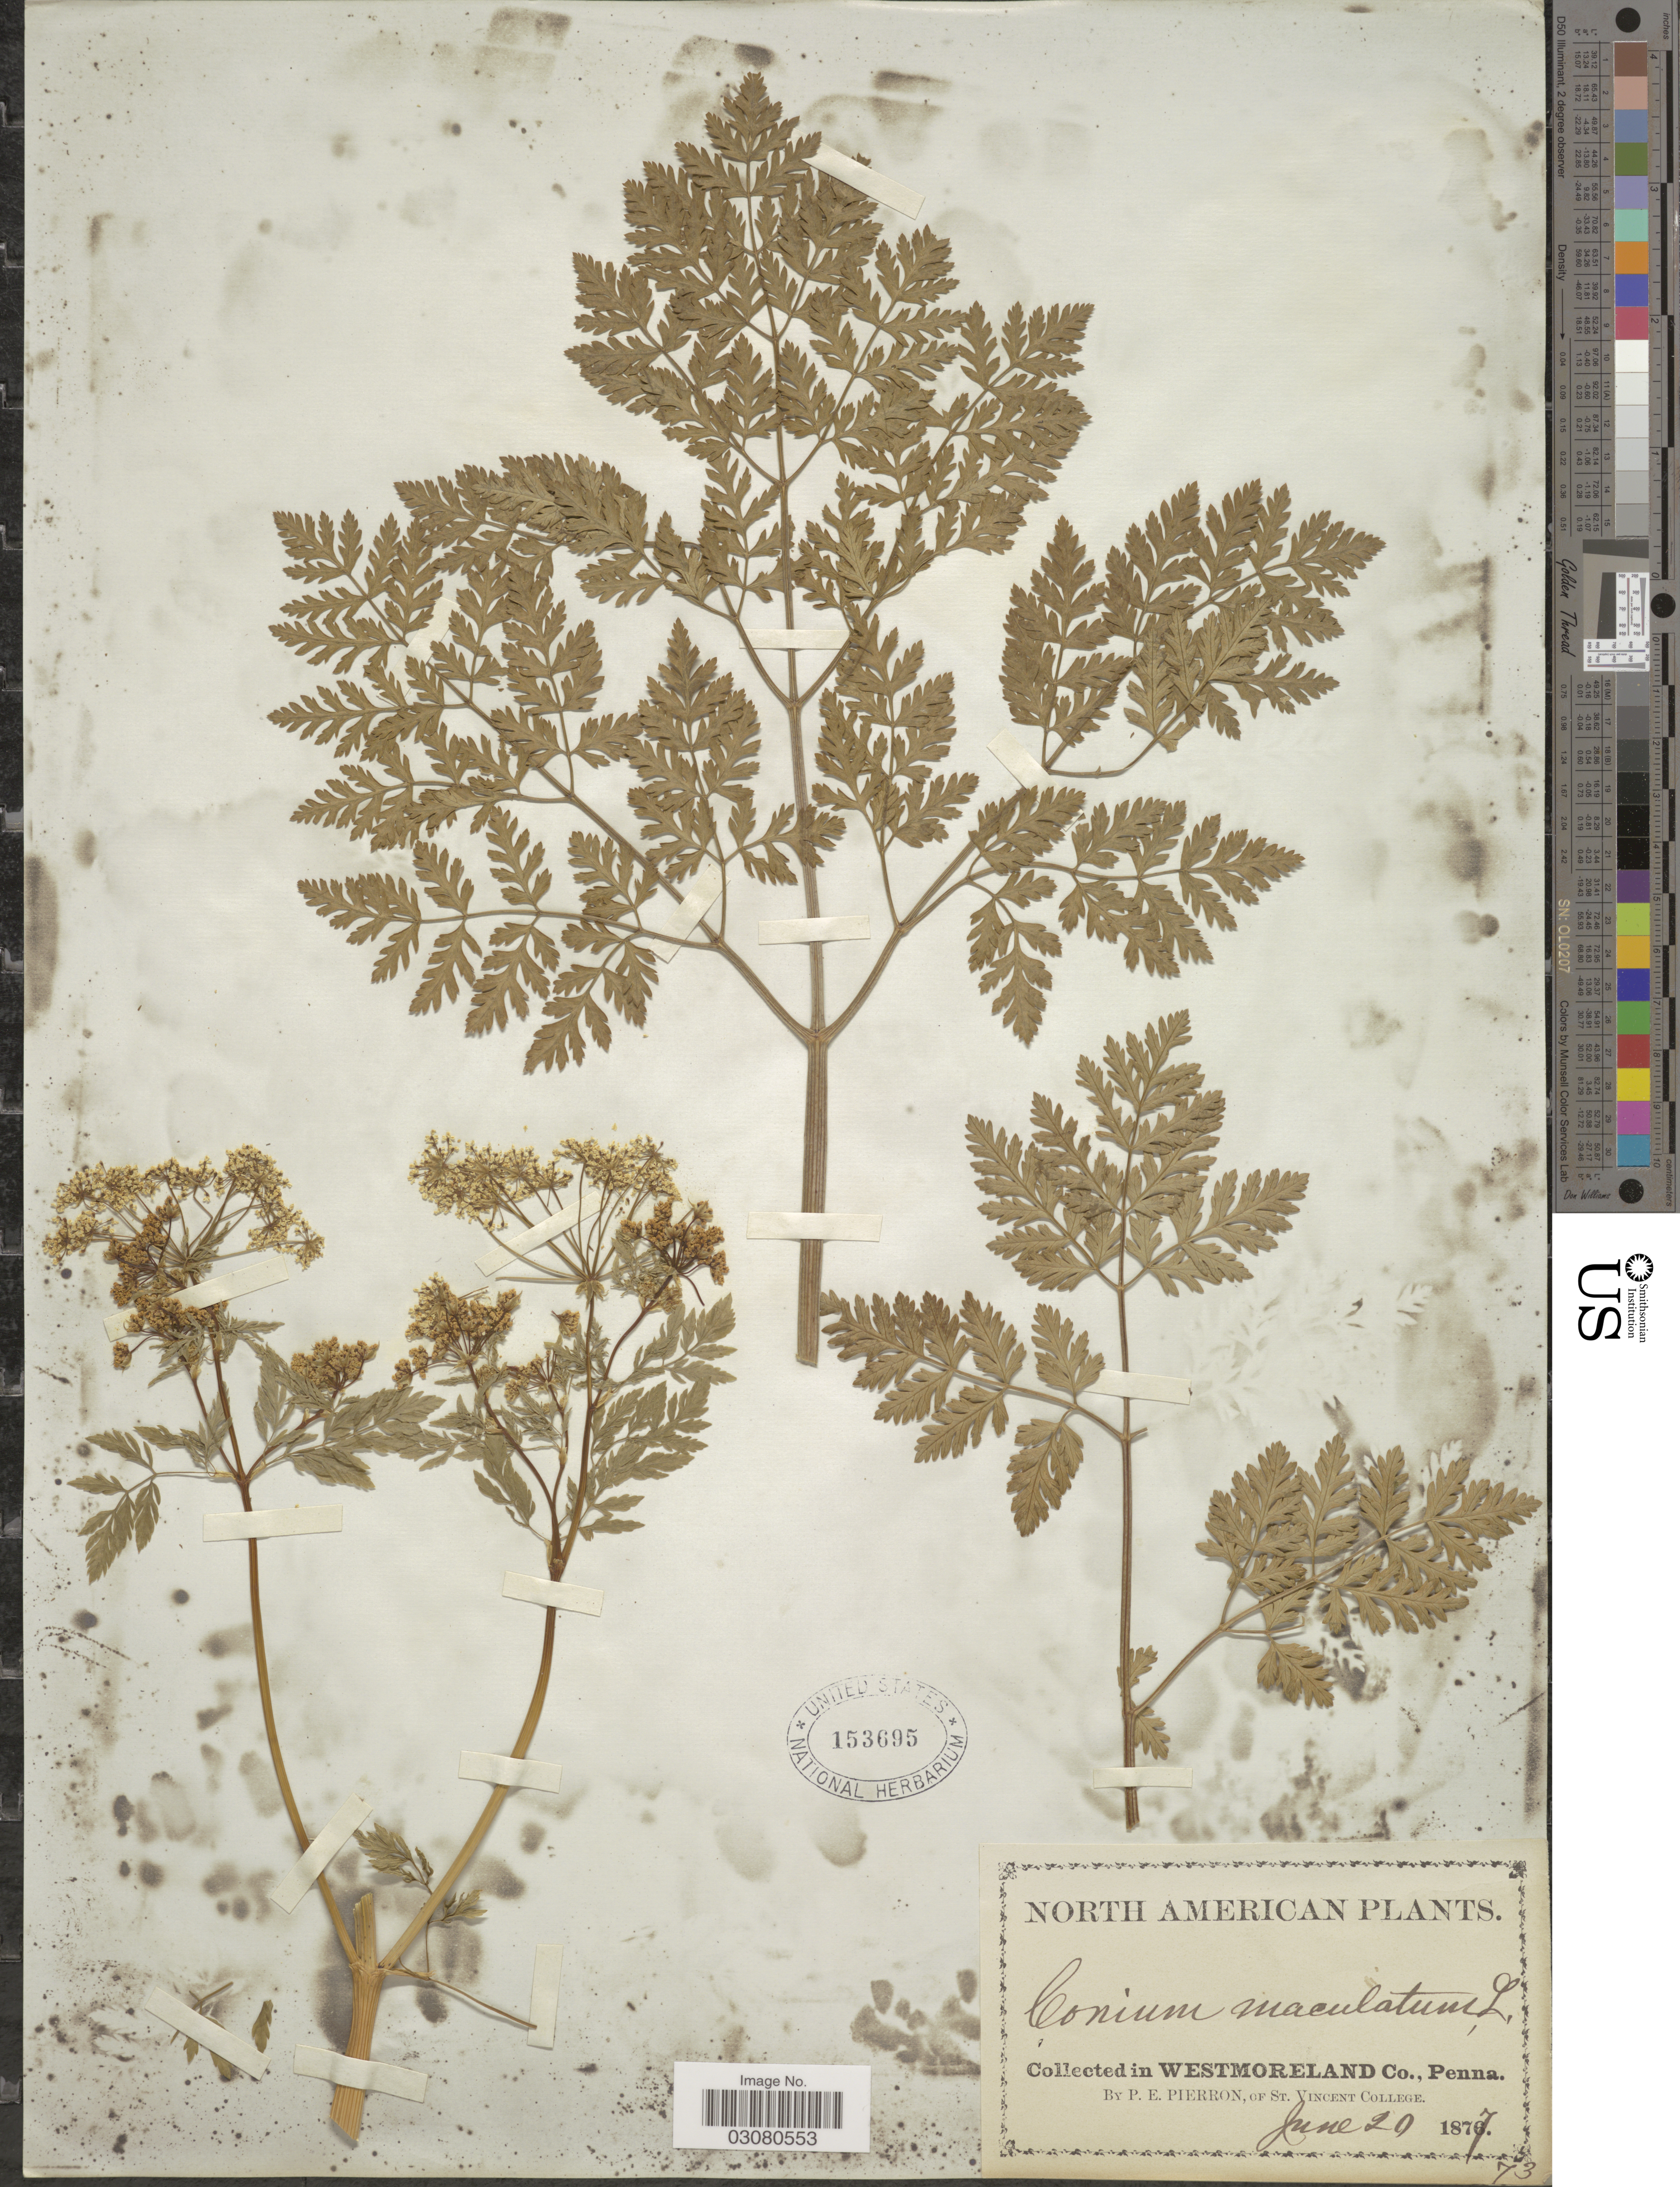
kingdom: Plantae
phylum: Tracheophyta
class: Magnoliopsida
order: Apiales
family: Apiaceae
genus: Conium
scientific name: Conium maculatum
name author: L.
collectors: P. Pierron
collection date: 1877-06-20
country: United States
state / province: Pennsylvania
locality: In Westmoreland Co., Penna.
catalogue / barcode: US 153695